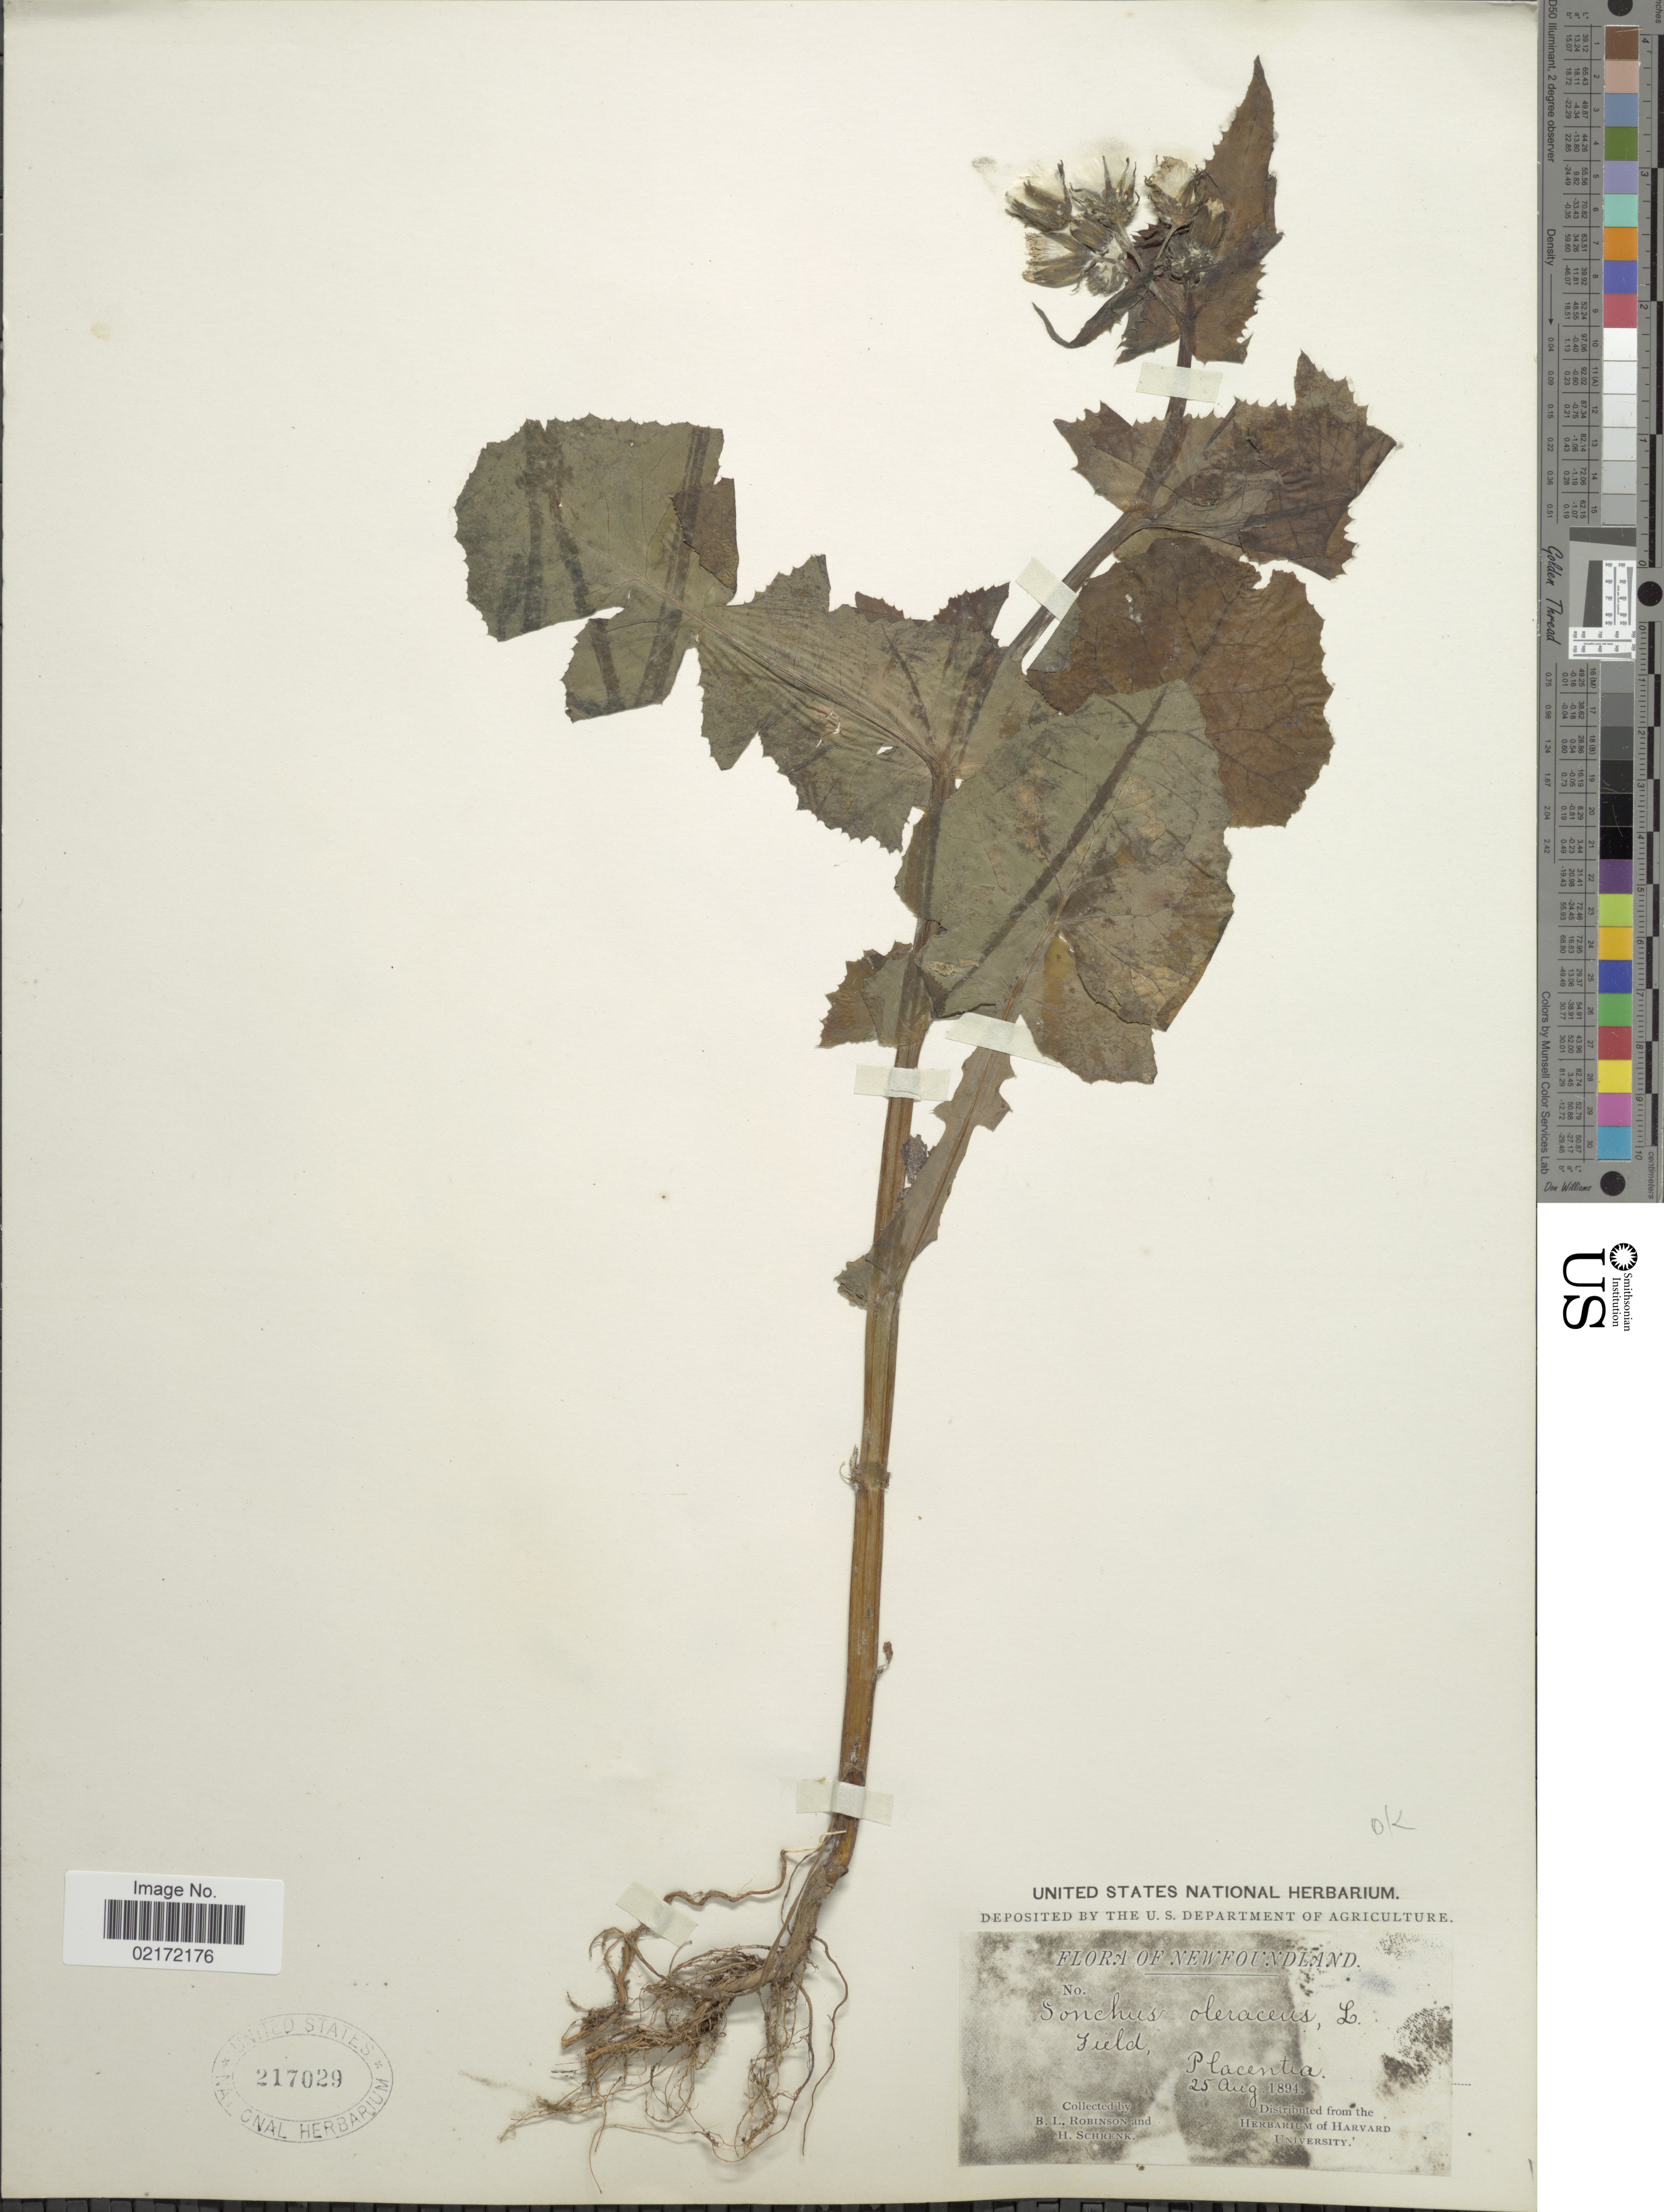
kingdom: Plantae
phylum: Tracheophyta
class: Magnoliopsida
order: Asterales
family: Asteraceae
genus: Sonchus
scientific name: Sonchus oleraceus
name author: L.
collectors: B. L. Robinson & H. v. Schrenk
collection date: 1894-08-25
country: Canada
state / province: Newfoundland and Labrador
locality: Field, Placenta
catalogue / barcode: US 217029